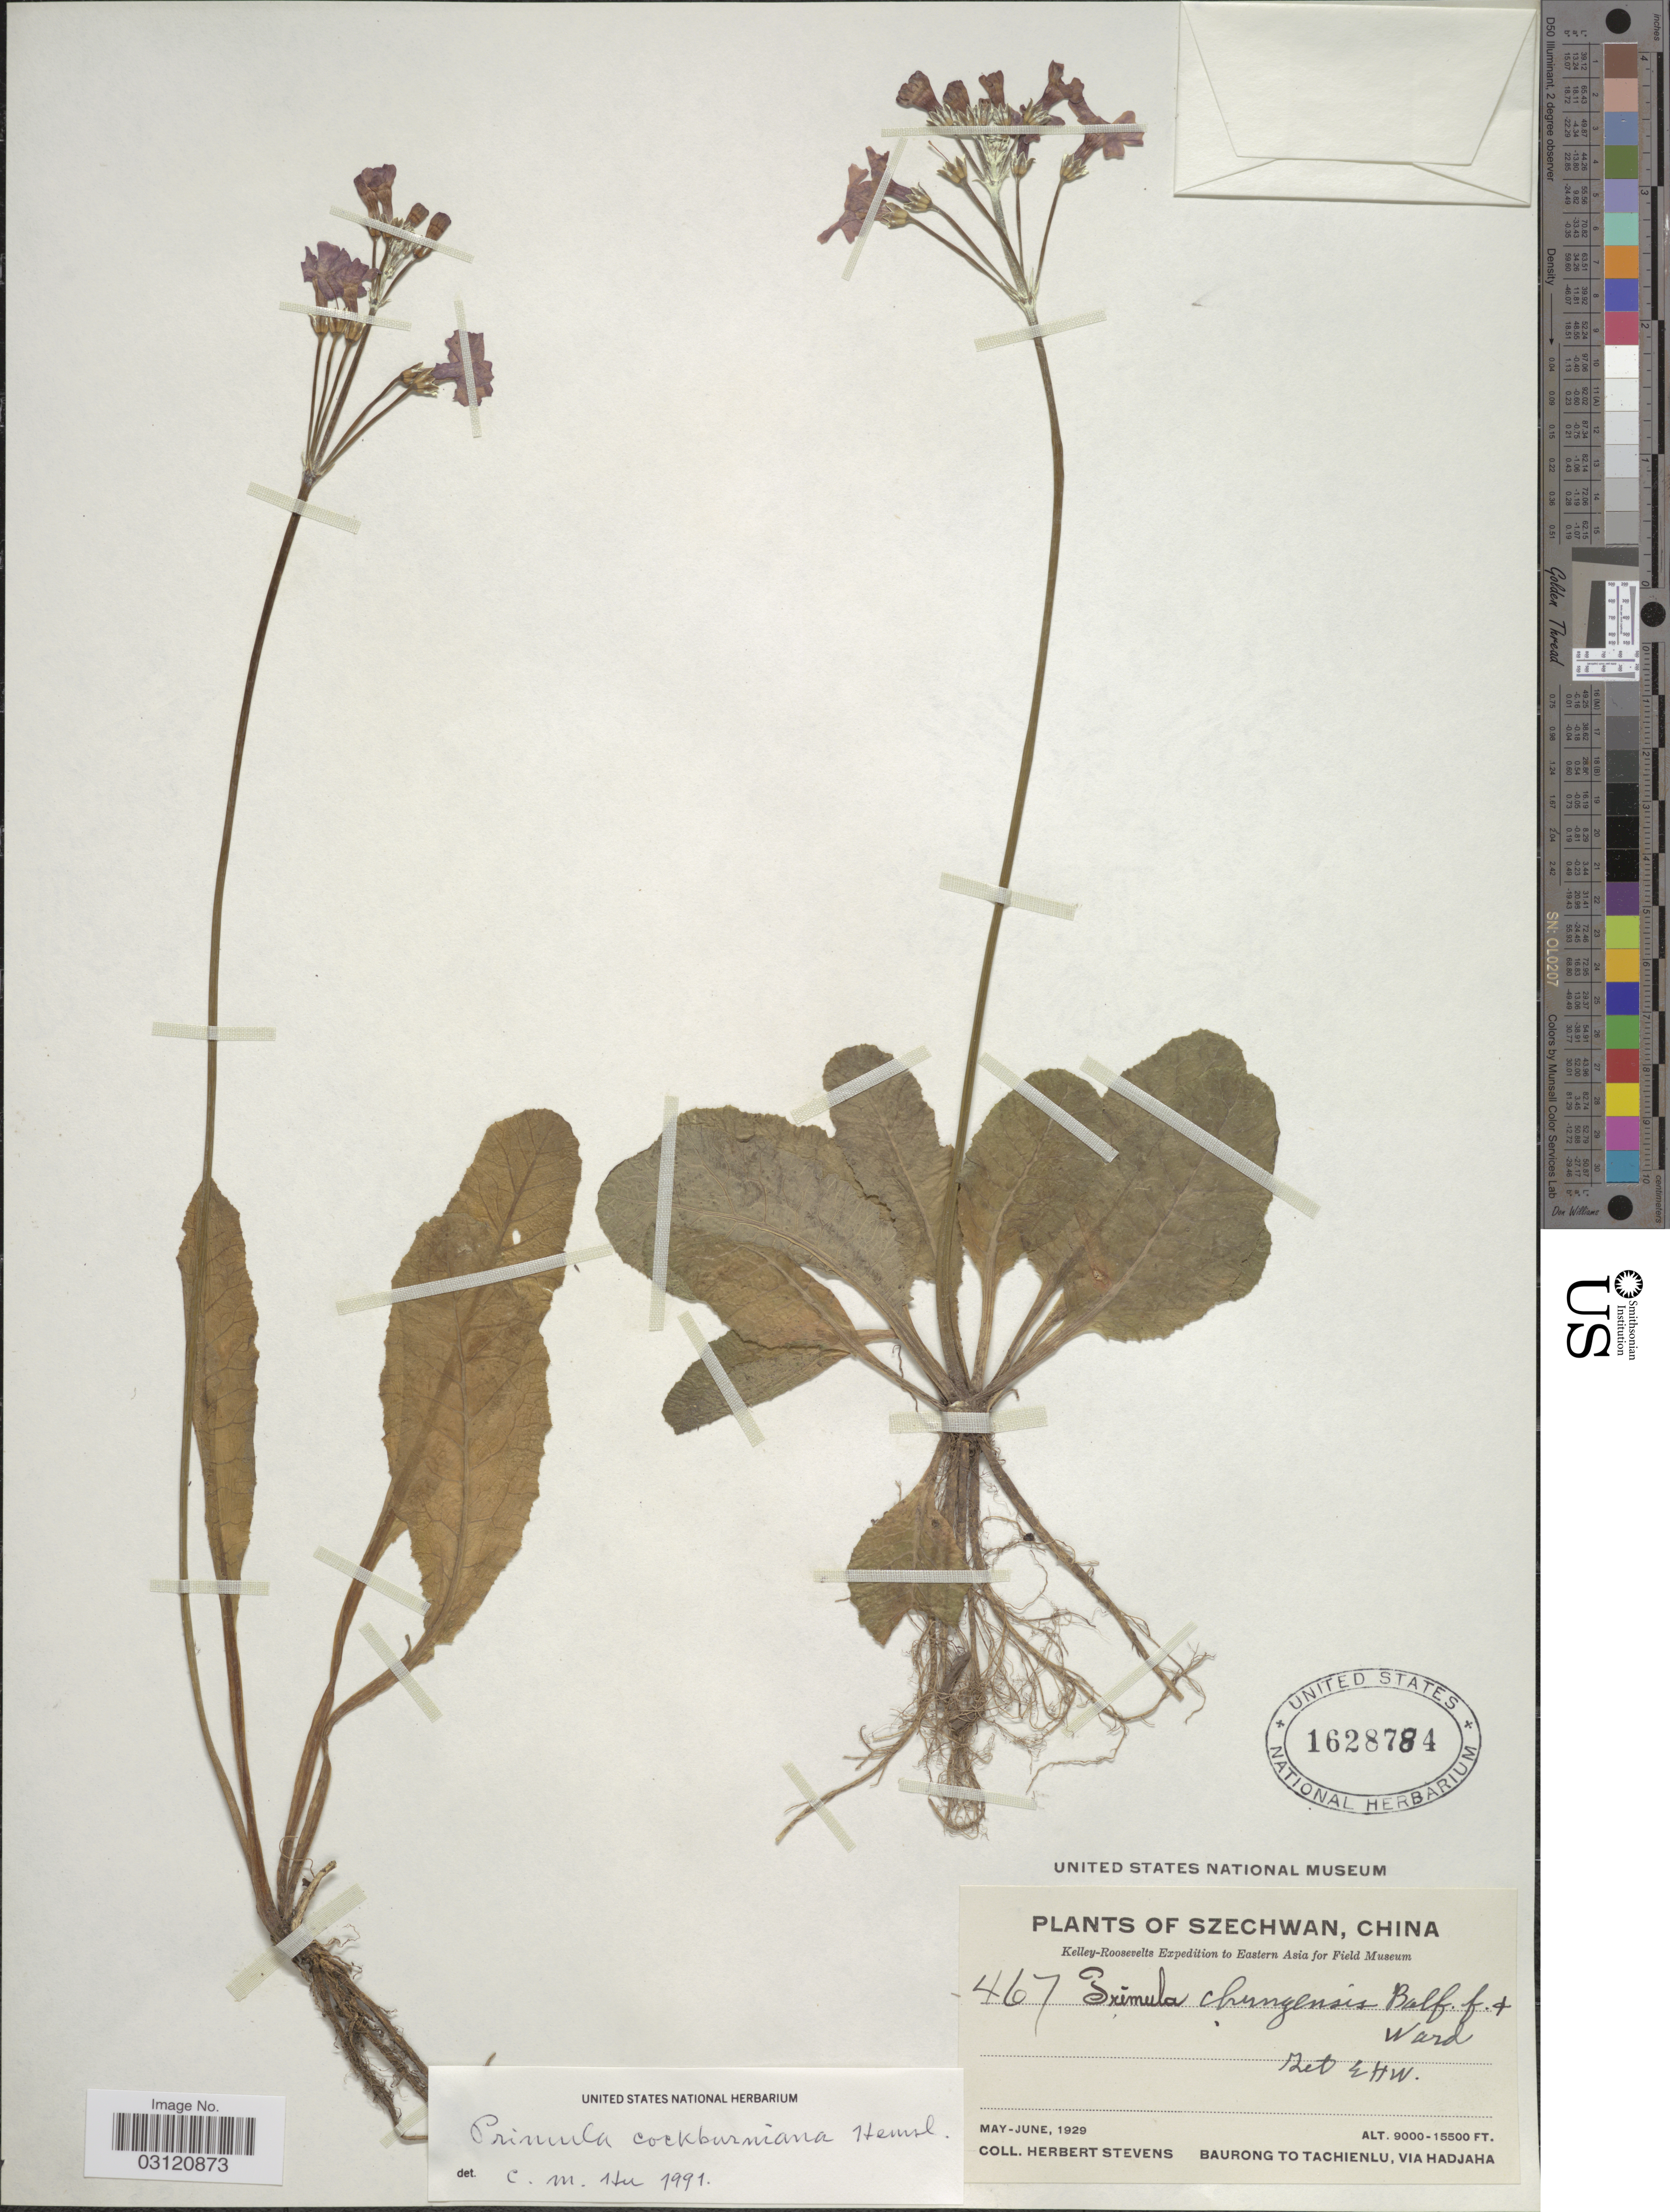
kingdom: Plantae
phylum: Tracheophyta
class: Magnoliopsida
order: Ericales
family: Primulaceae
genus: Primula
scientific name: Primula cockburniana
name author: Hemsl.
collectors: H. Stevens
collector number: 467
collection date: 1929-05/1929-06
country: China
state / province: Sichuan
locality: Szechwan. Eastern Asia. Bauring to Tachienlu, via Hadjaha.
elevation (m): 2743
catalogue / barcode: US 1628784